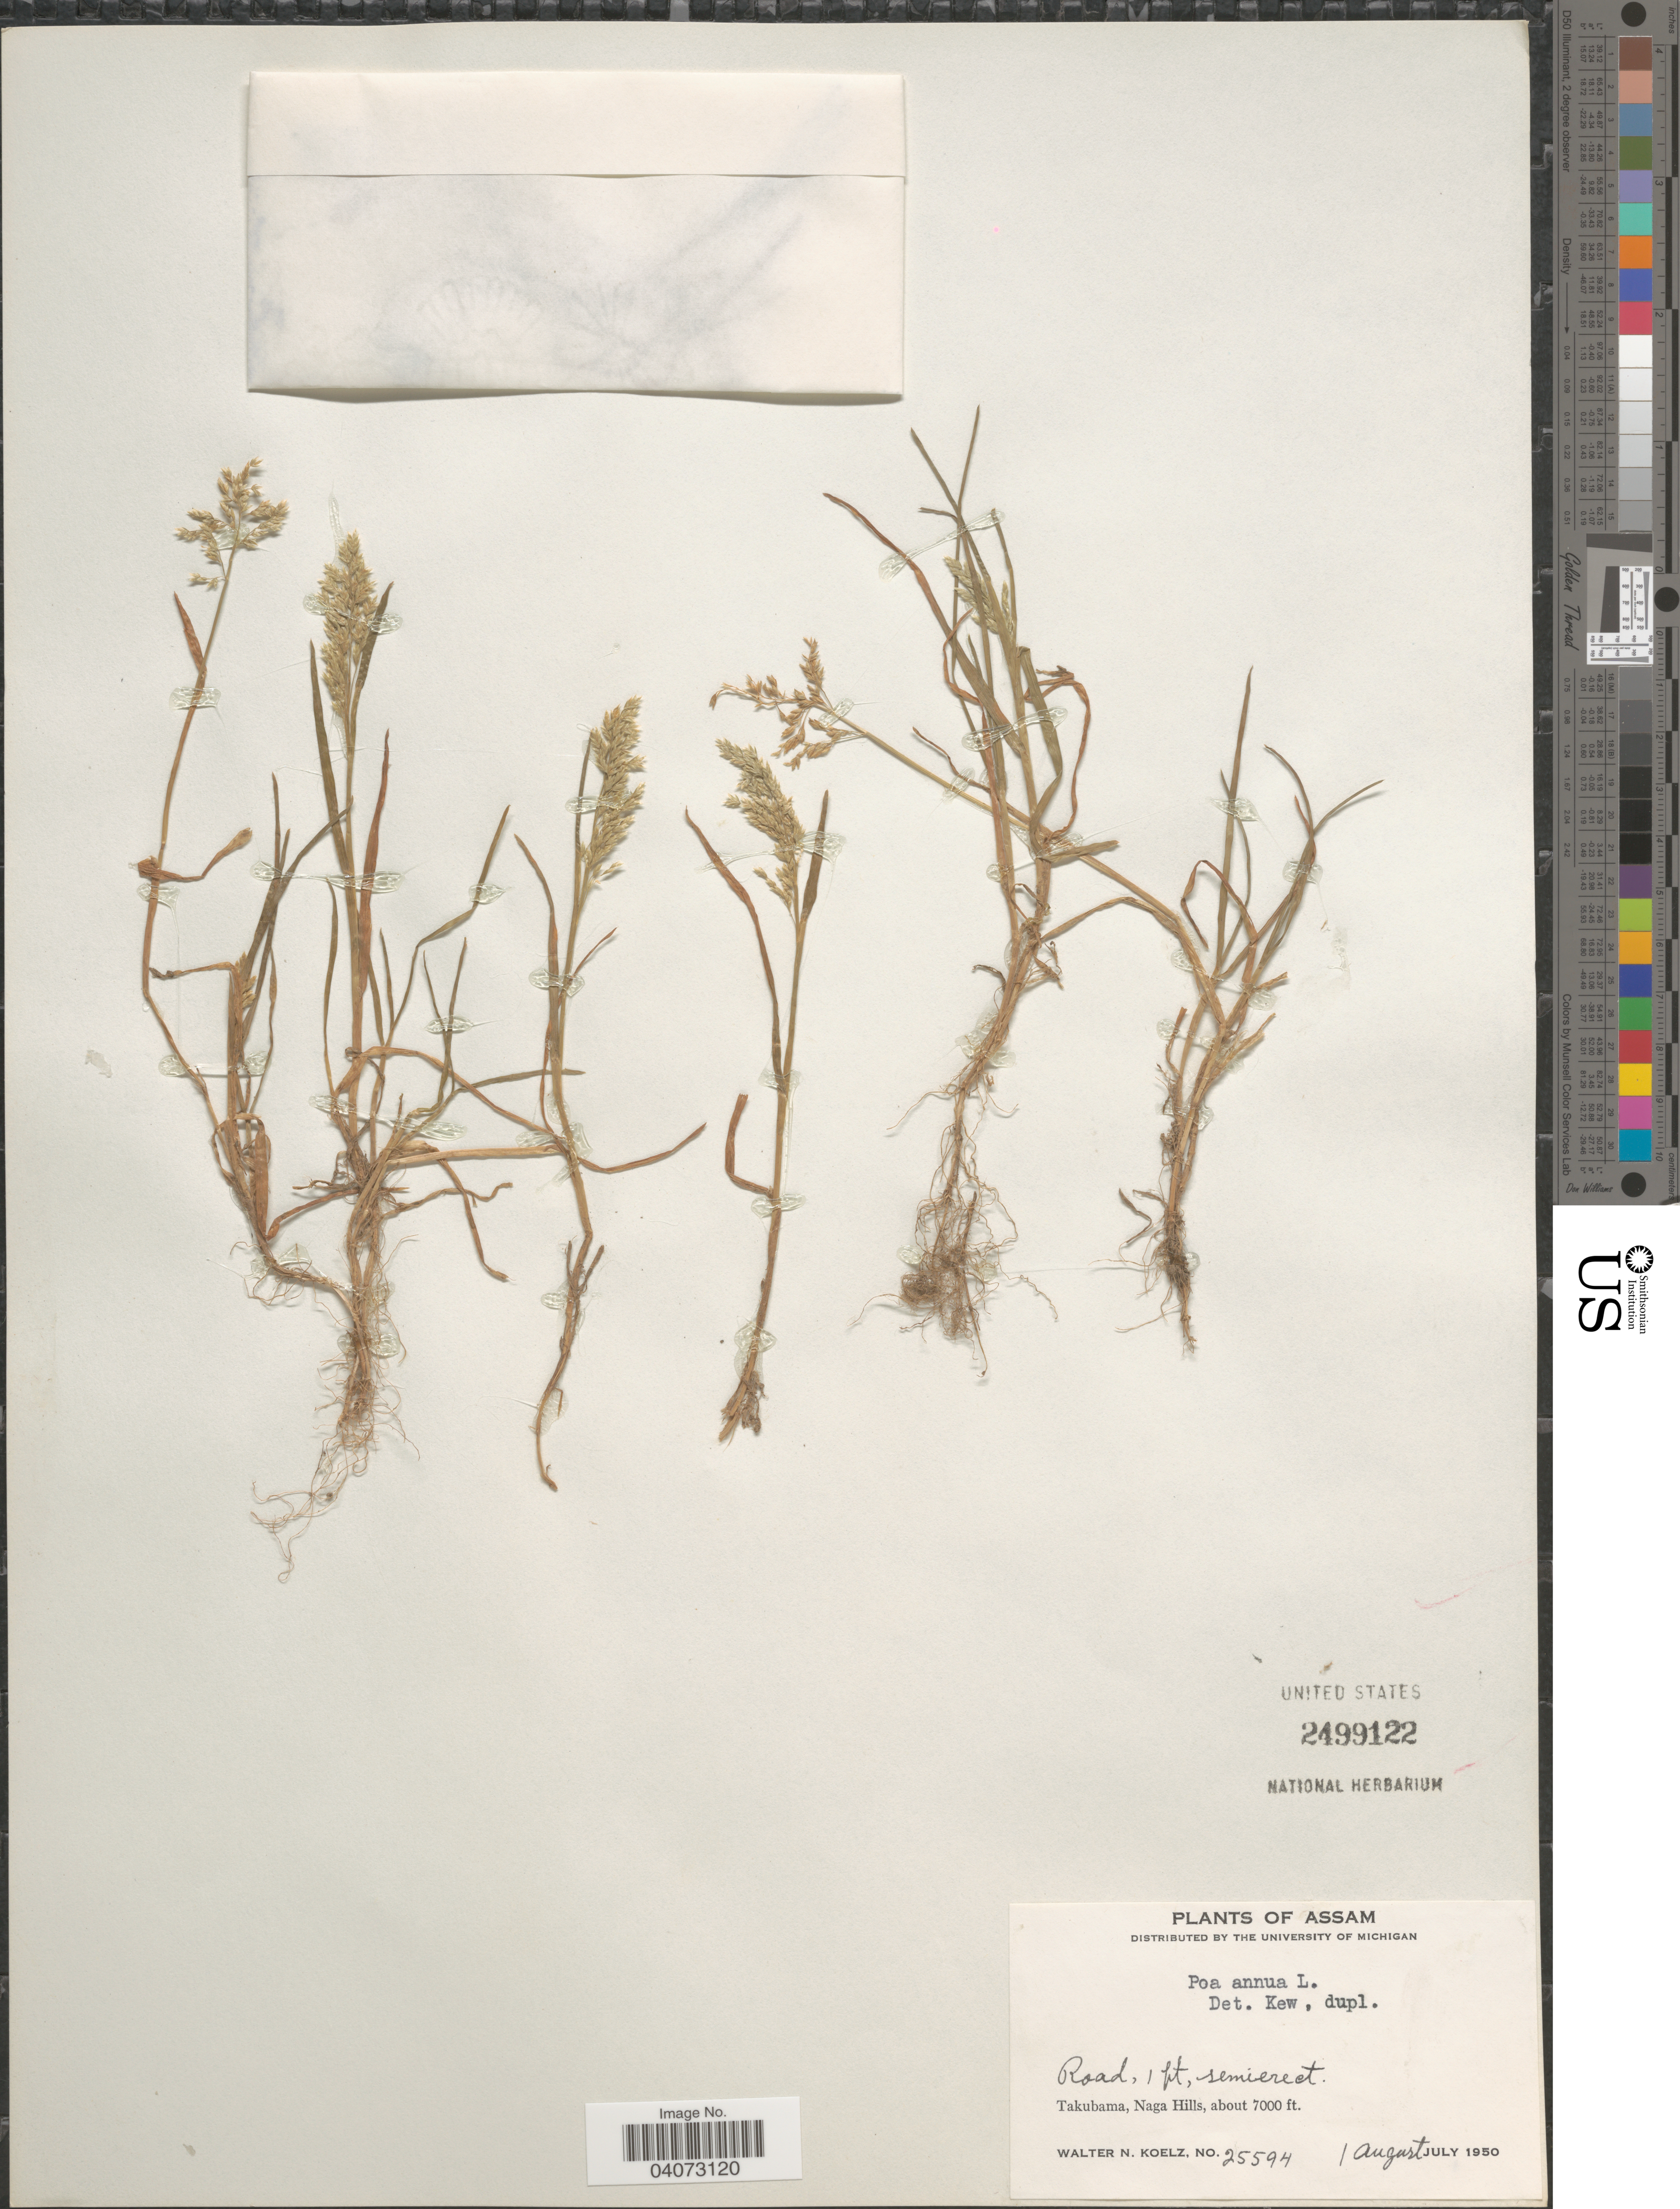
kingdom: Plantae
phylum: Tracheophyta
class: Liliopsida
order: Poales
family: Poaceae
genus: Poa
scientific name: Poa annua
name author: L.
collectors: W. N. Koelz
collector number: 25594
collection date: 1950-07-01/1950-08-01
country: India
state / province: Assam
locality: Road. Takubama, Naga Hills.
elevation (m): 2134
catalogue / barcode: US 2499122